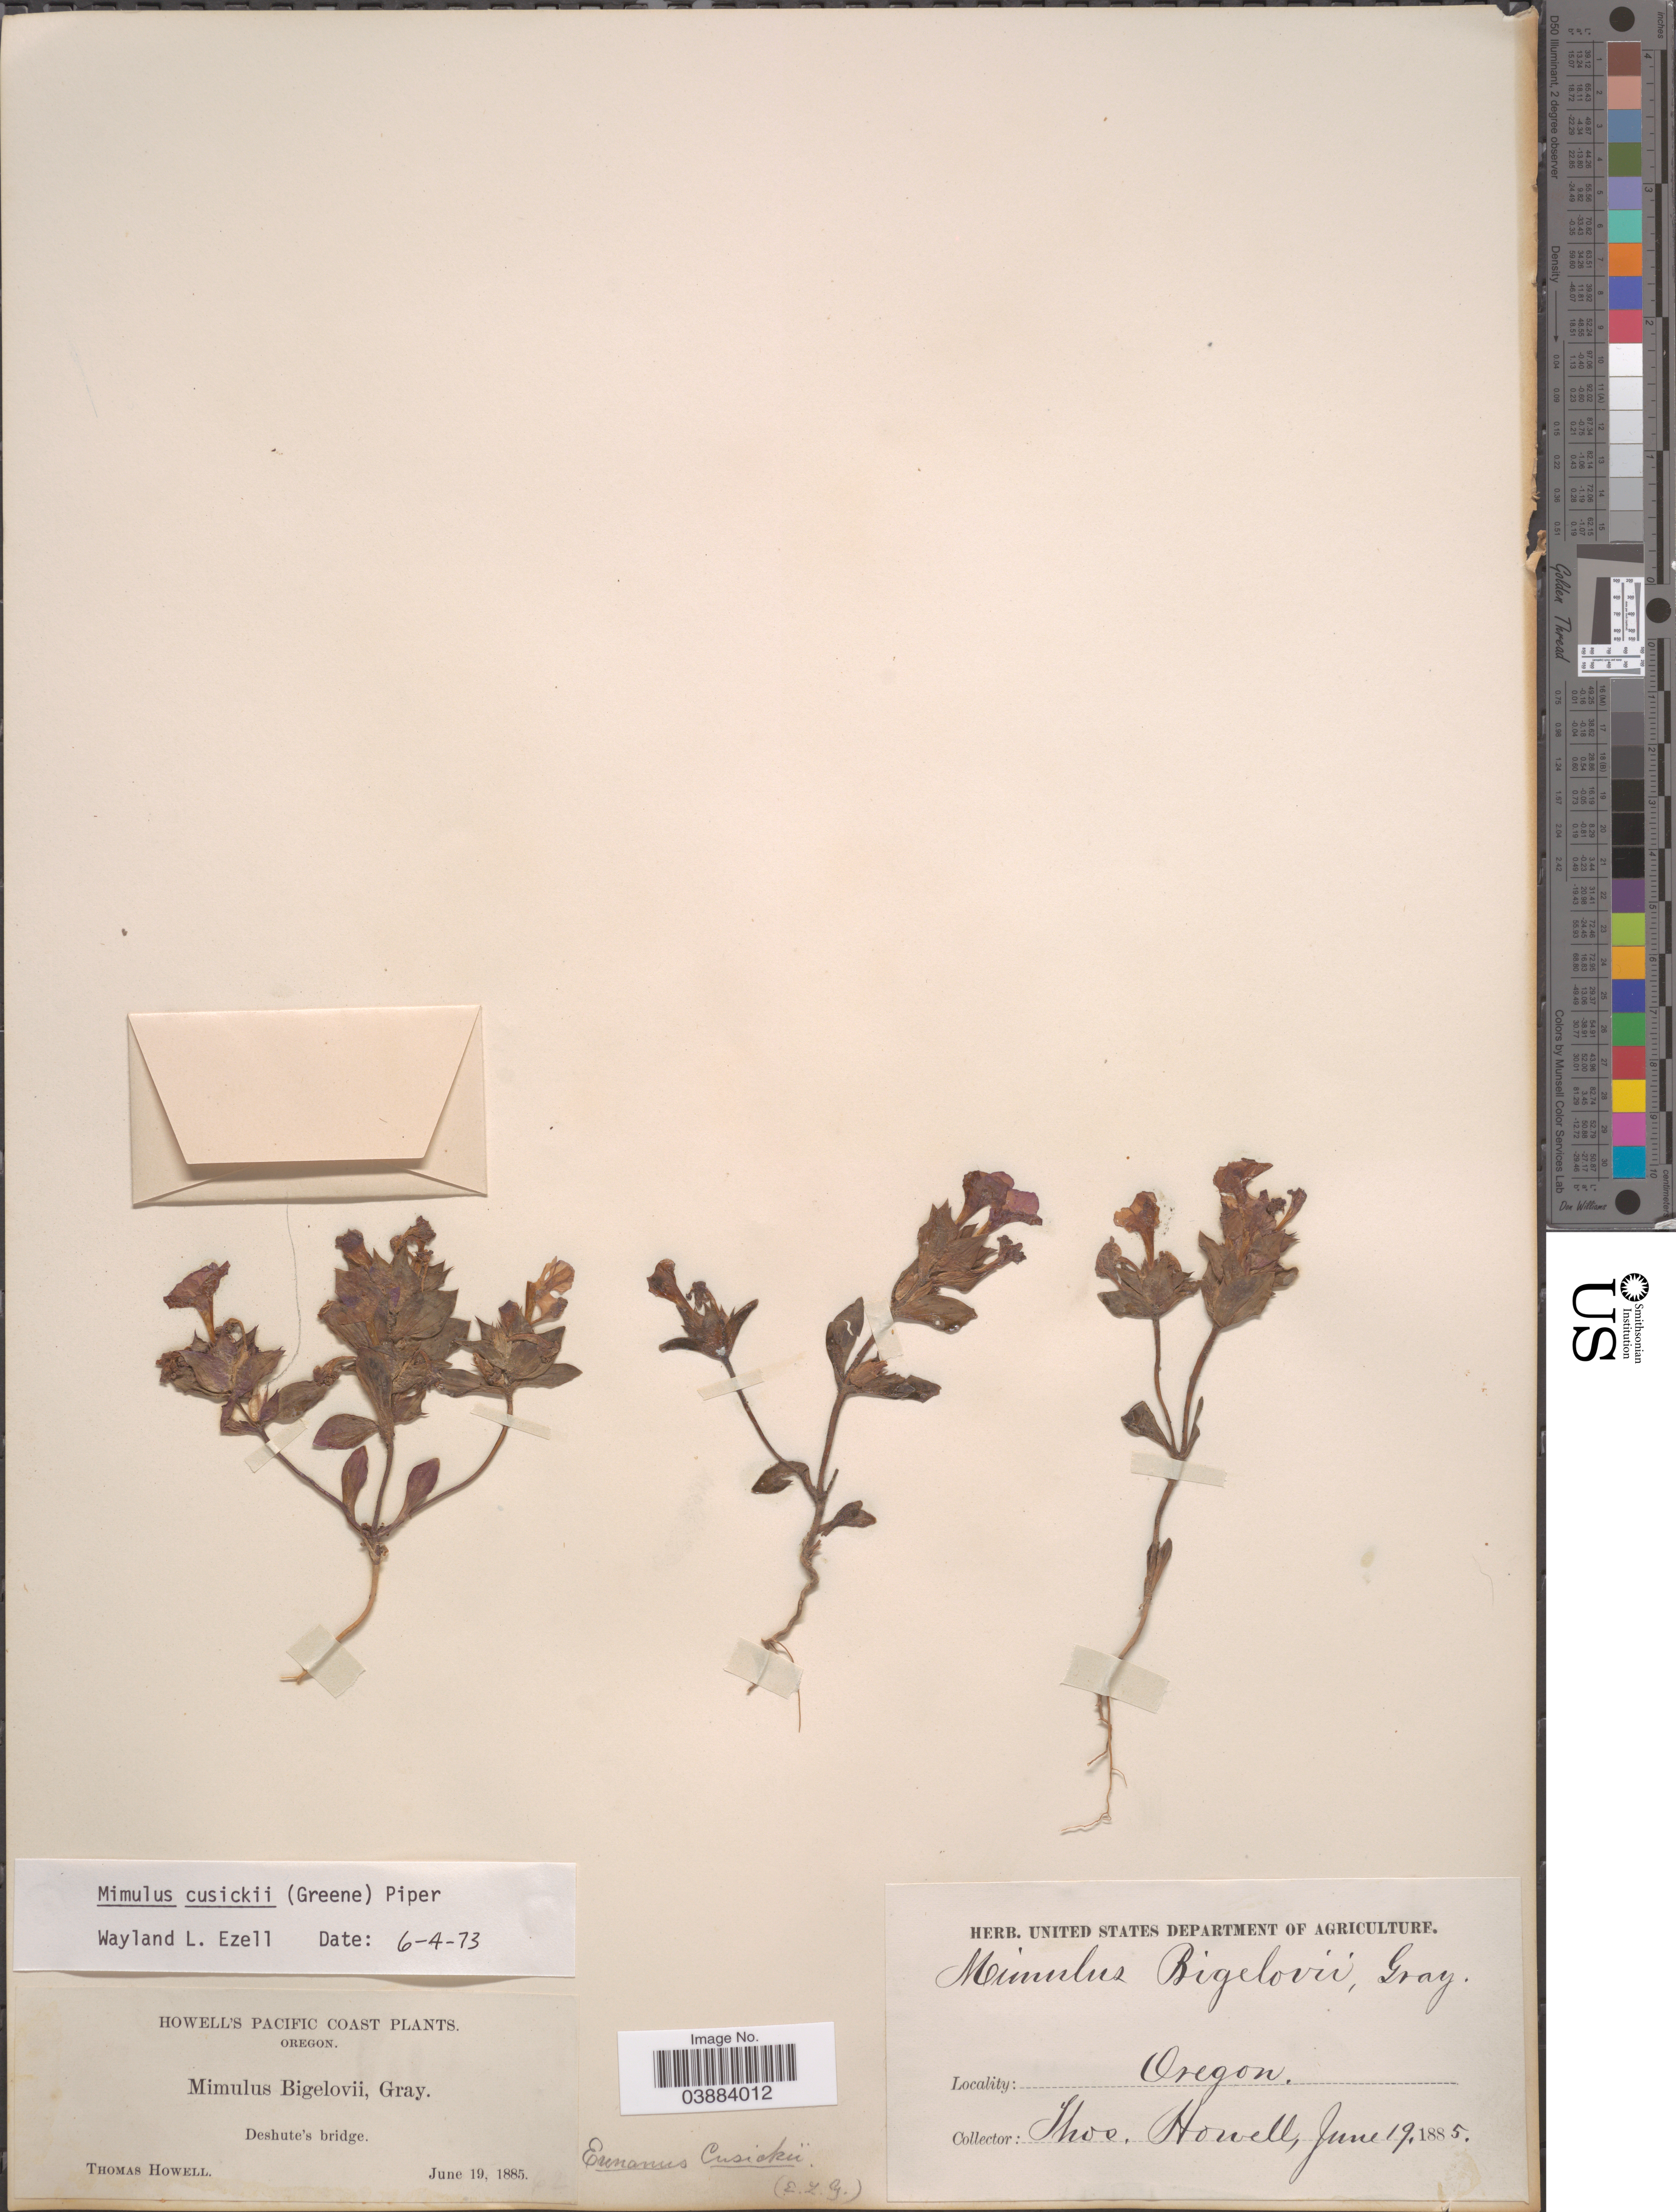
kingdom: Plantae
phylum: Tracheophyta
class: Magnoliopsida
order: Lamiales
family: Phrymaceae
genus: Eunanus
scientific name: Eunanus cusickii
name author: Greene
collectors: T. Howell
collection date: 1885-06-19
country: United States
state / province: Oregon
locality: Pacific Coast. Deshute's bridge.